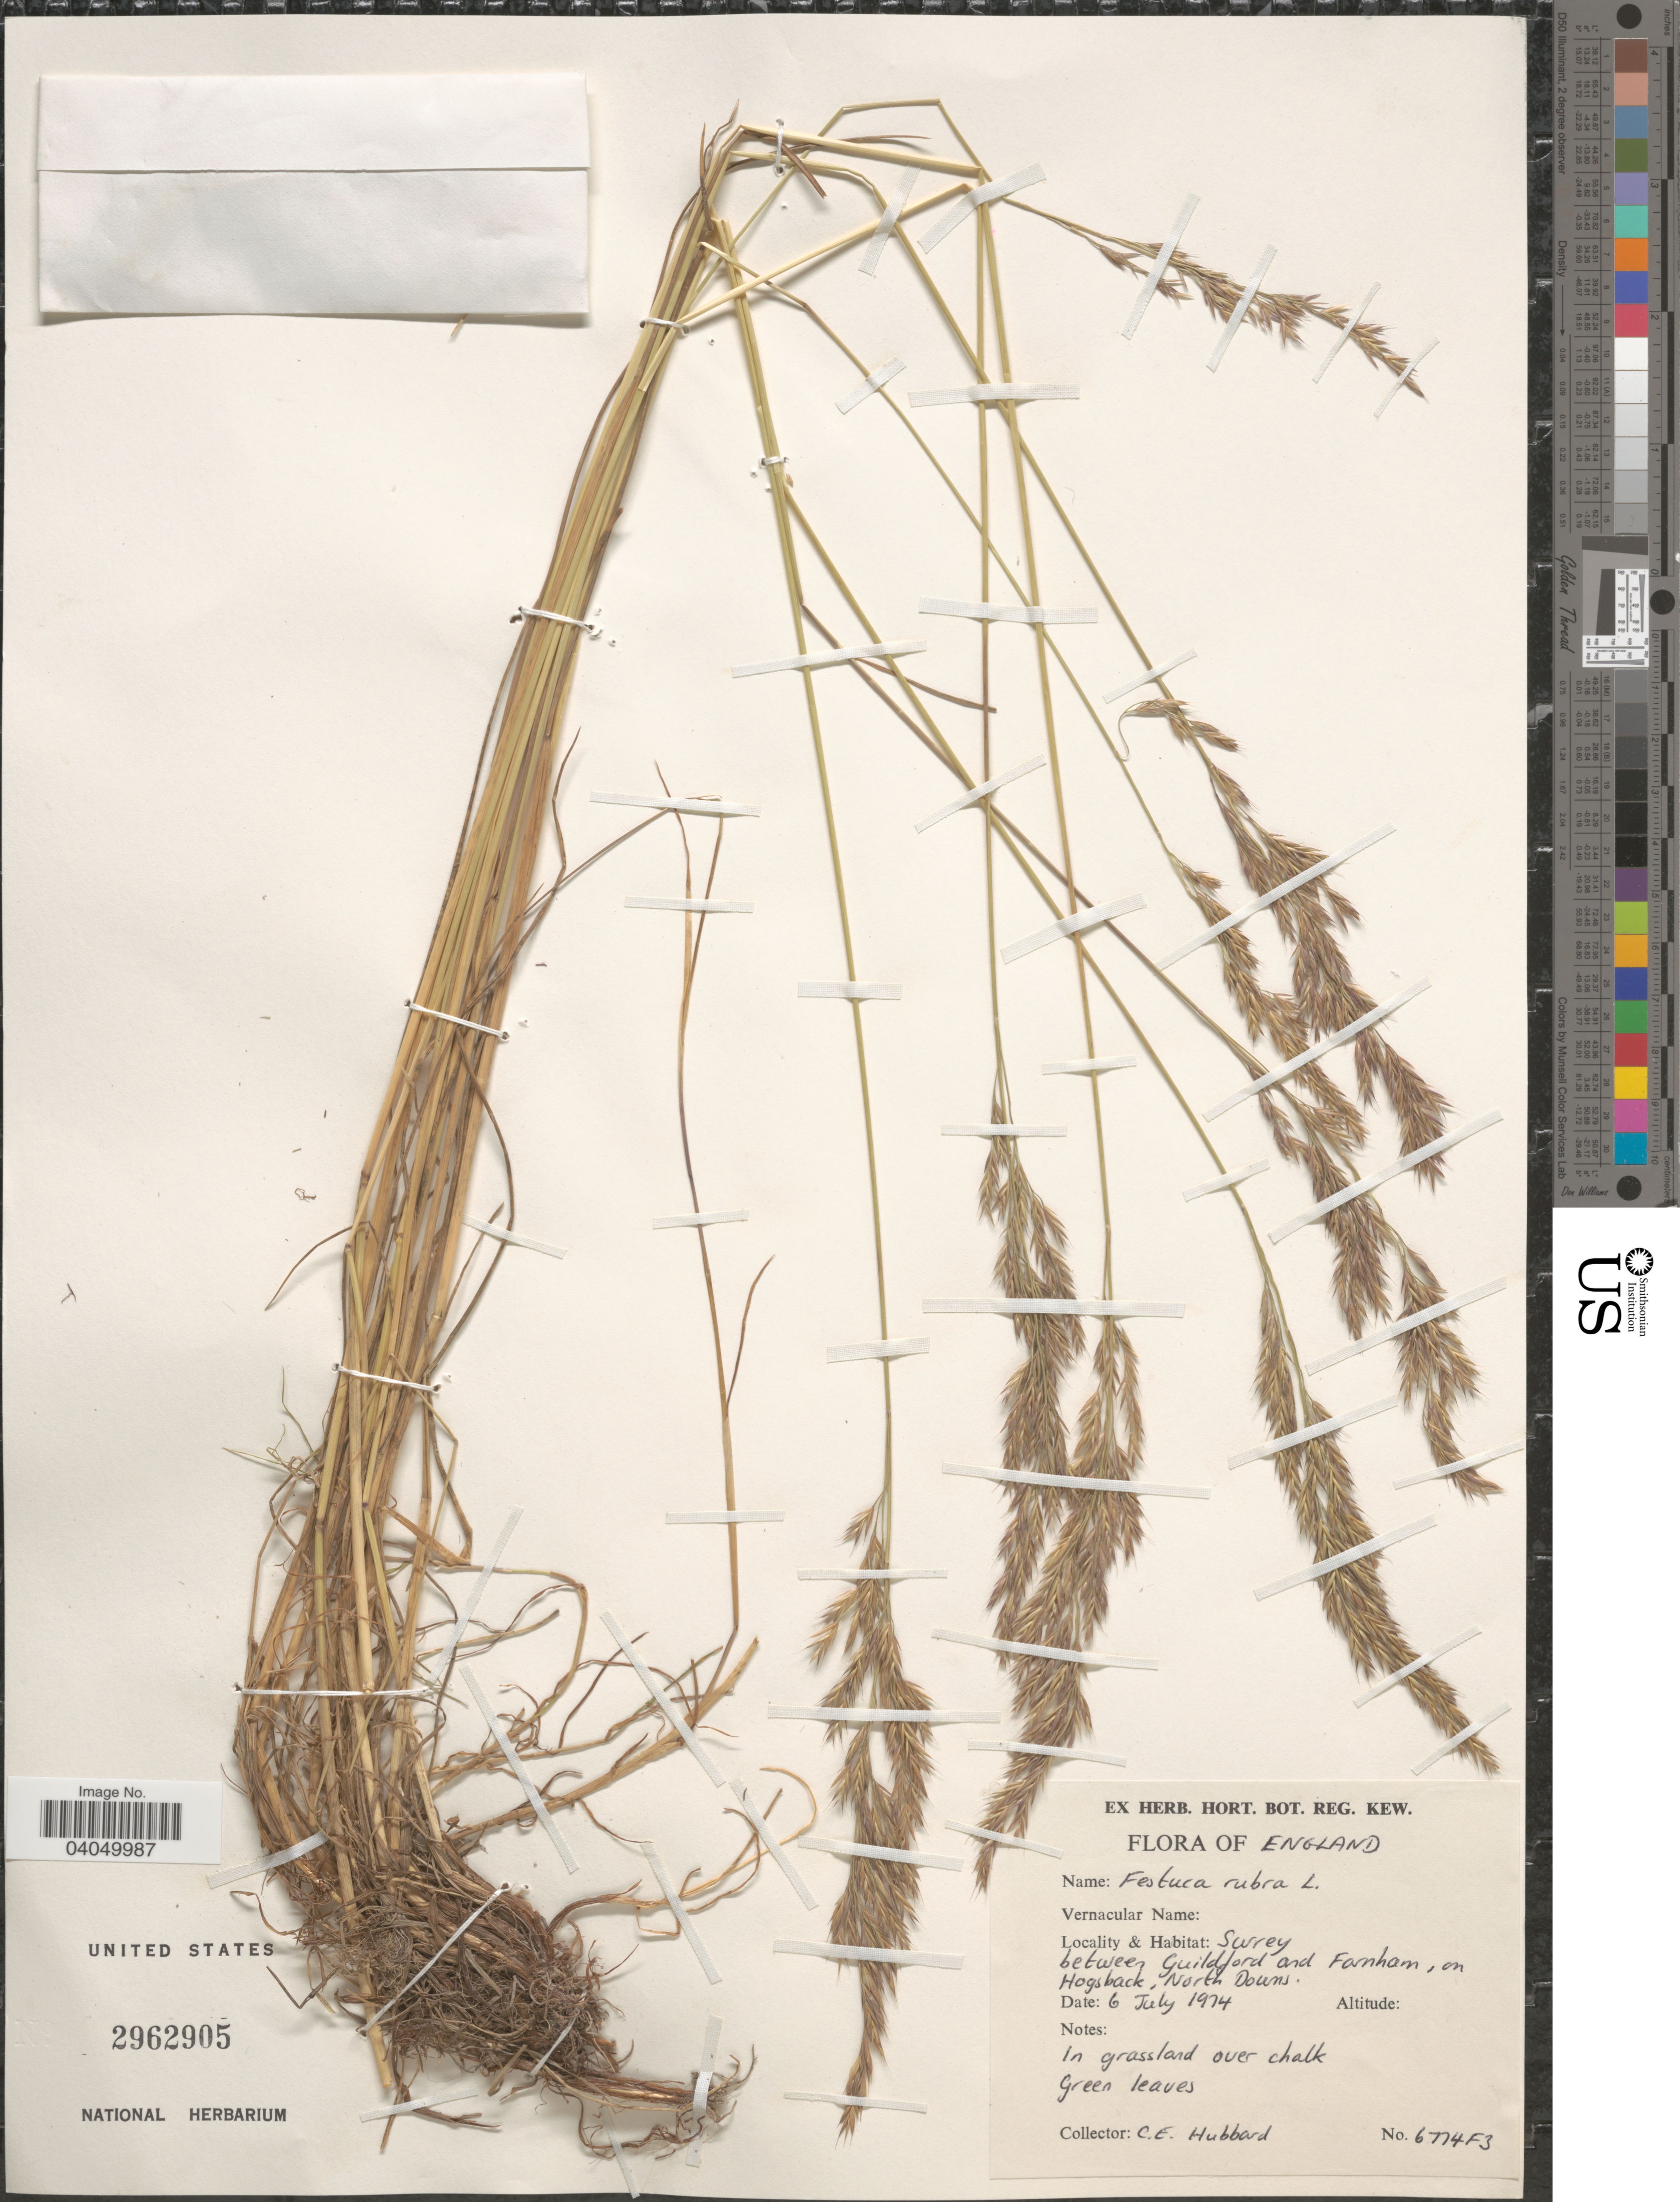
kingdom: Plantae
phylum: Tracheophyta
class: Liliopsida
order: Poales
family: Poaceae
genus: Festuca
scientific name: Festuca rubra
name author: L.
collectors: C. E. Hubbard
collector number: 6774F3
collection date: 1974-07-06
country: United Kingdom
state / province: England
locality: Surrey between Guildford and Farnham, on Hogsback, North Downs.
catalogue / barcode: US 2962905